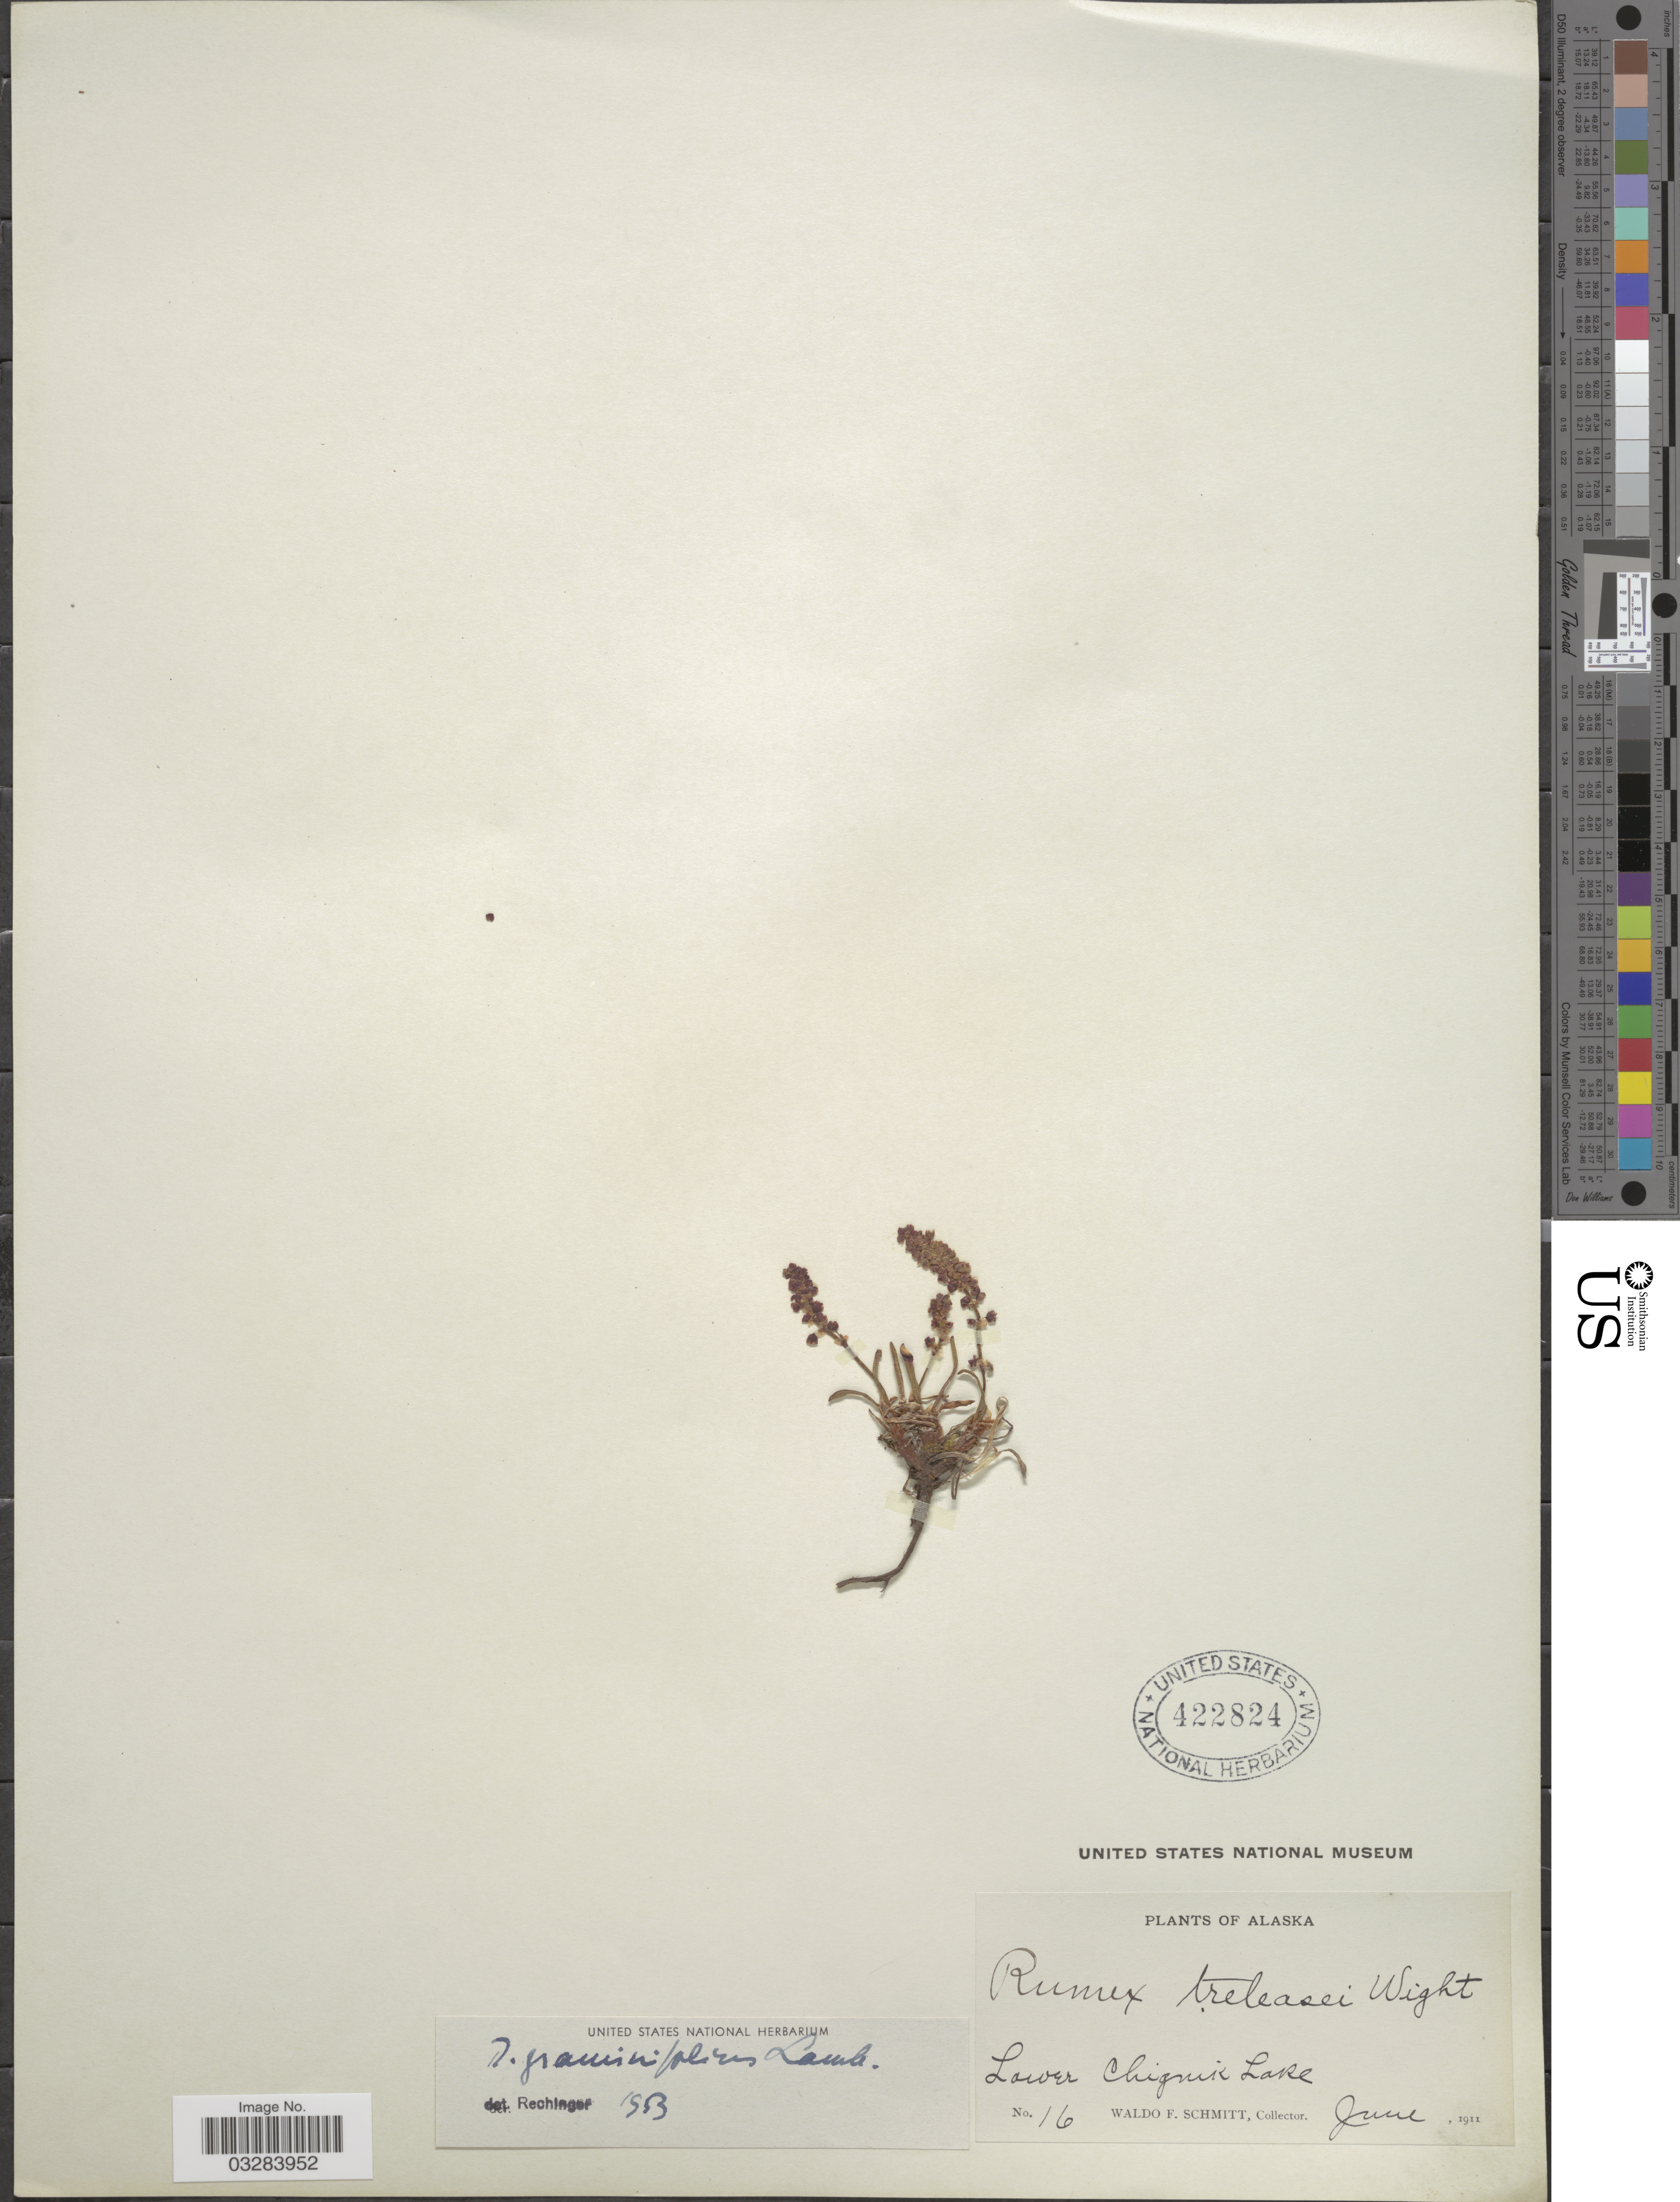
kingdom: Plantae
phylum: Tracheophyta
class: Magnoliopsida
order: Caryophyllales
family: Polygonaceae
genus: Rumex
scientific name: Rumex graminifolius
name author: Rudolph ex Lamb.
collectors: W. L. Schmitt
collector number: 16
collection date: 1911-06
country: United States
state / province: Alaska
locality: Lower Chignik Lake.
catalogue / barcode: US 422824